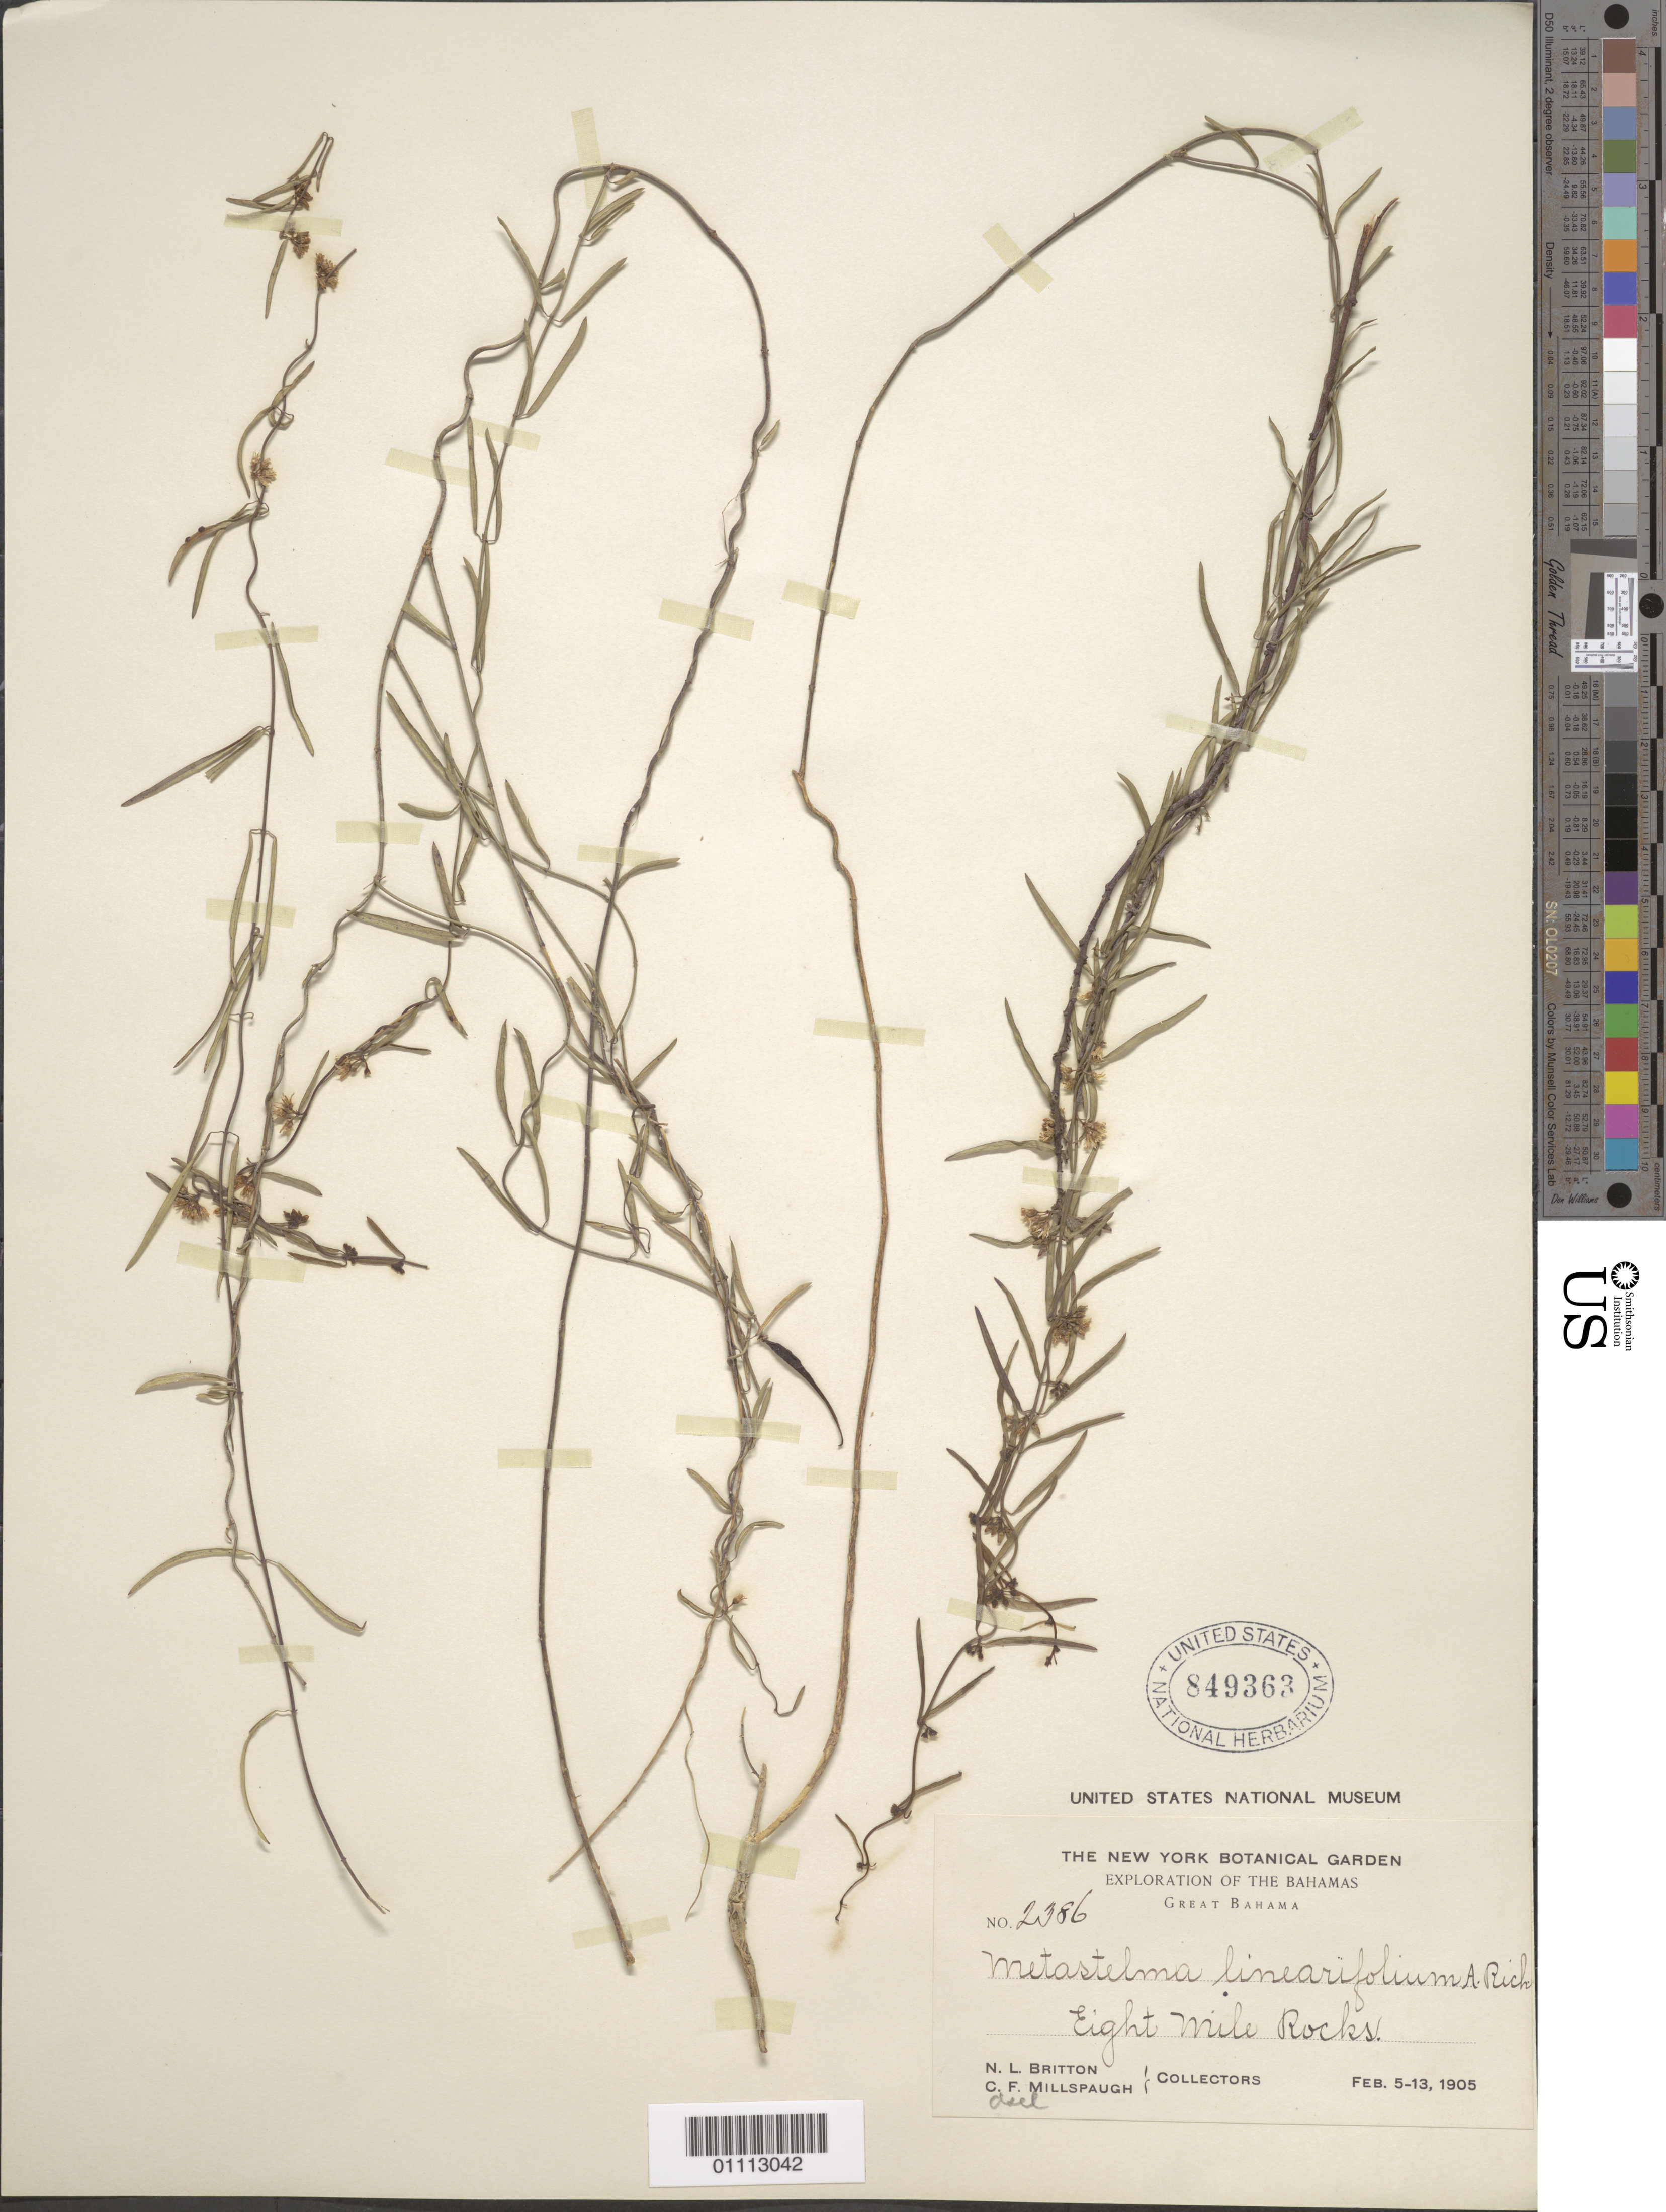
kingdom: Plantae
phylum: Tracheophyta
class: Magnoliopsida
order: Gentianales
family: Apocynaceae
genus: Cynanchum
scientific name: Cynanchum savannarum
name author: Alain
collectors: N. Britton & C. F. Millspaugh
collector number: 2386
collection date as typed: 05 Feb 1905 to 13 Feb 1905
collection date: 1905-02-05/1905-02-13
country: Bahamas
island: Great Bahama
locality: Eight Mile Rocks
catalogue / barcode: US 849363